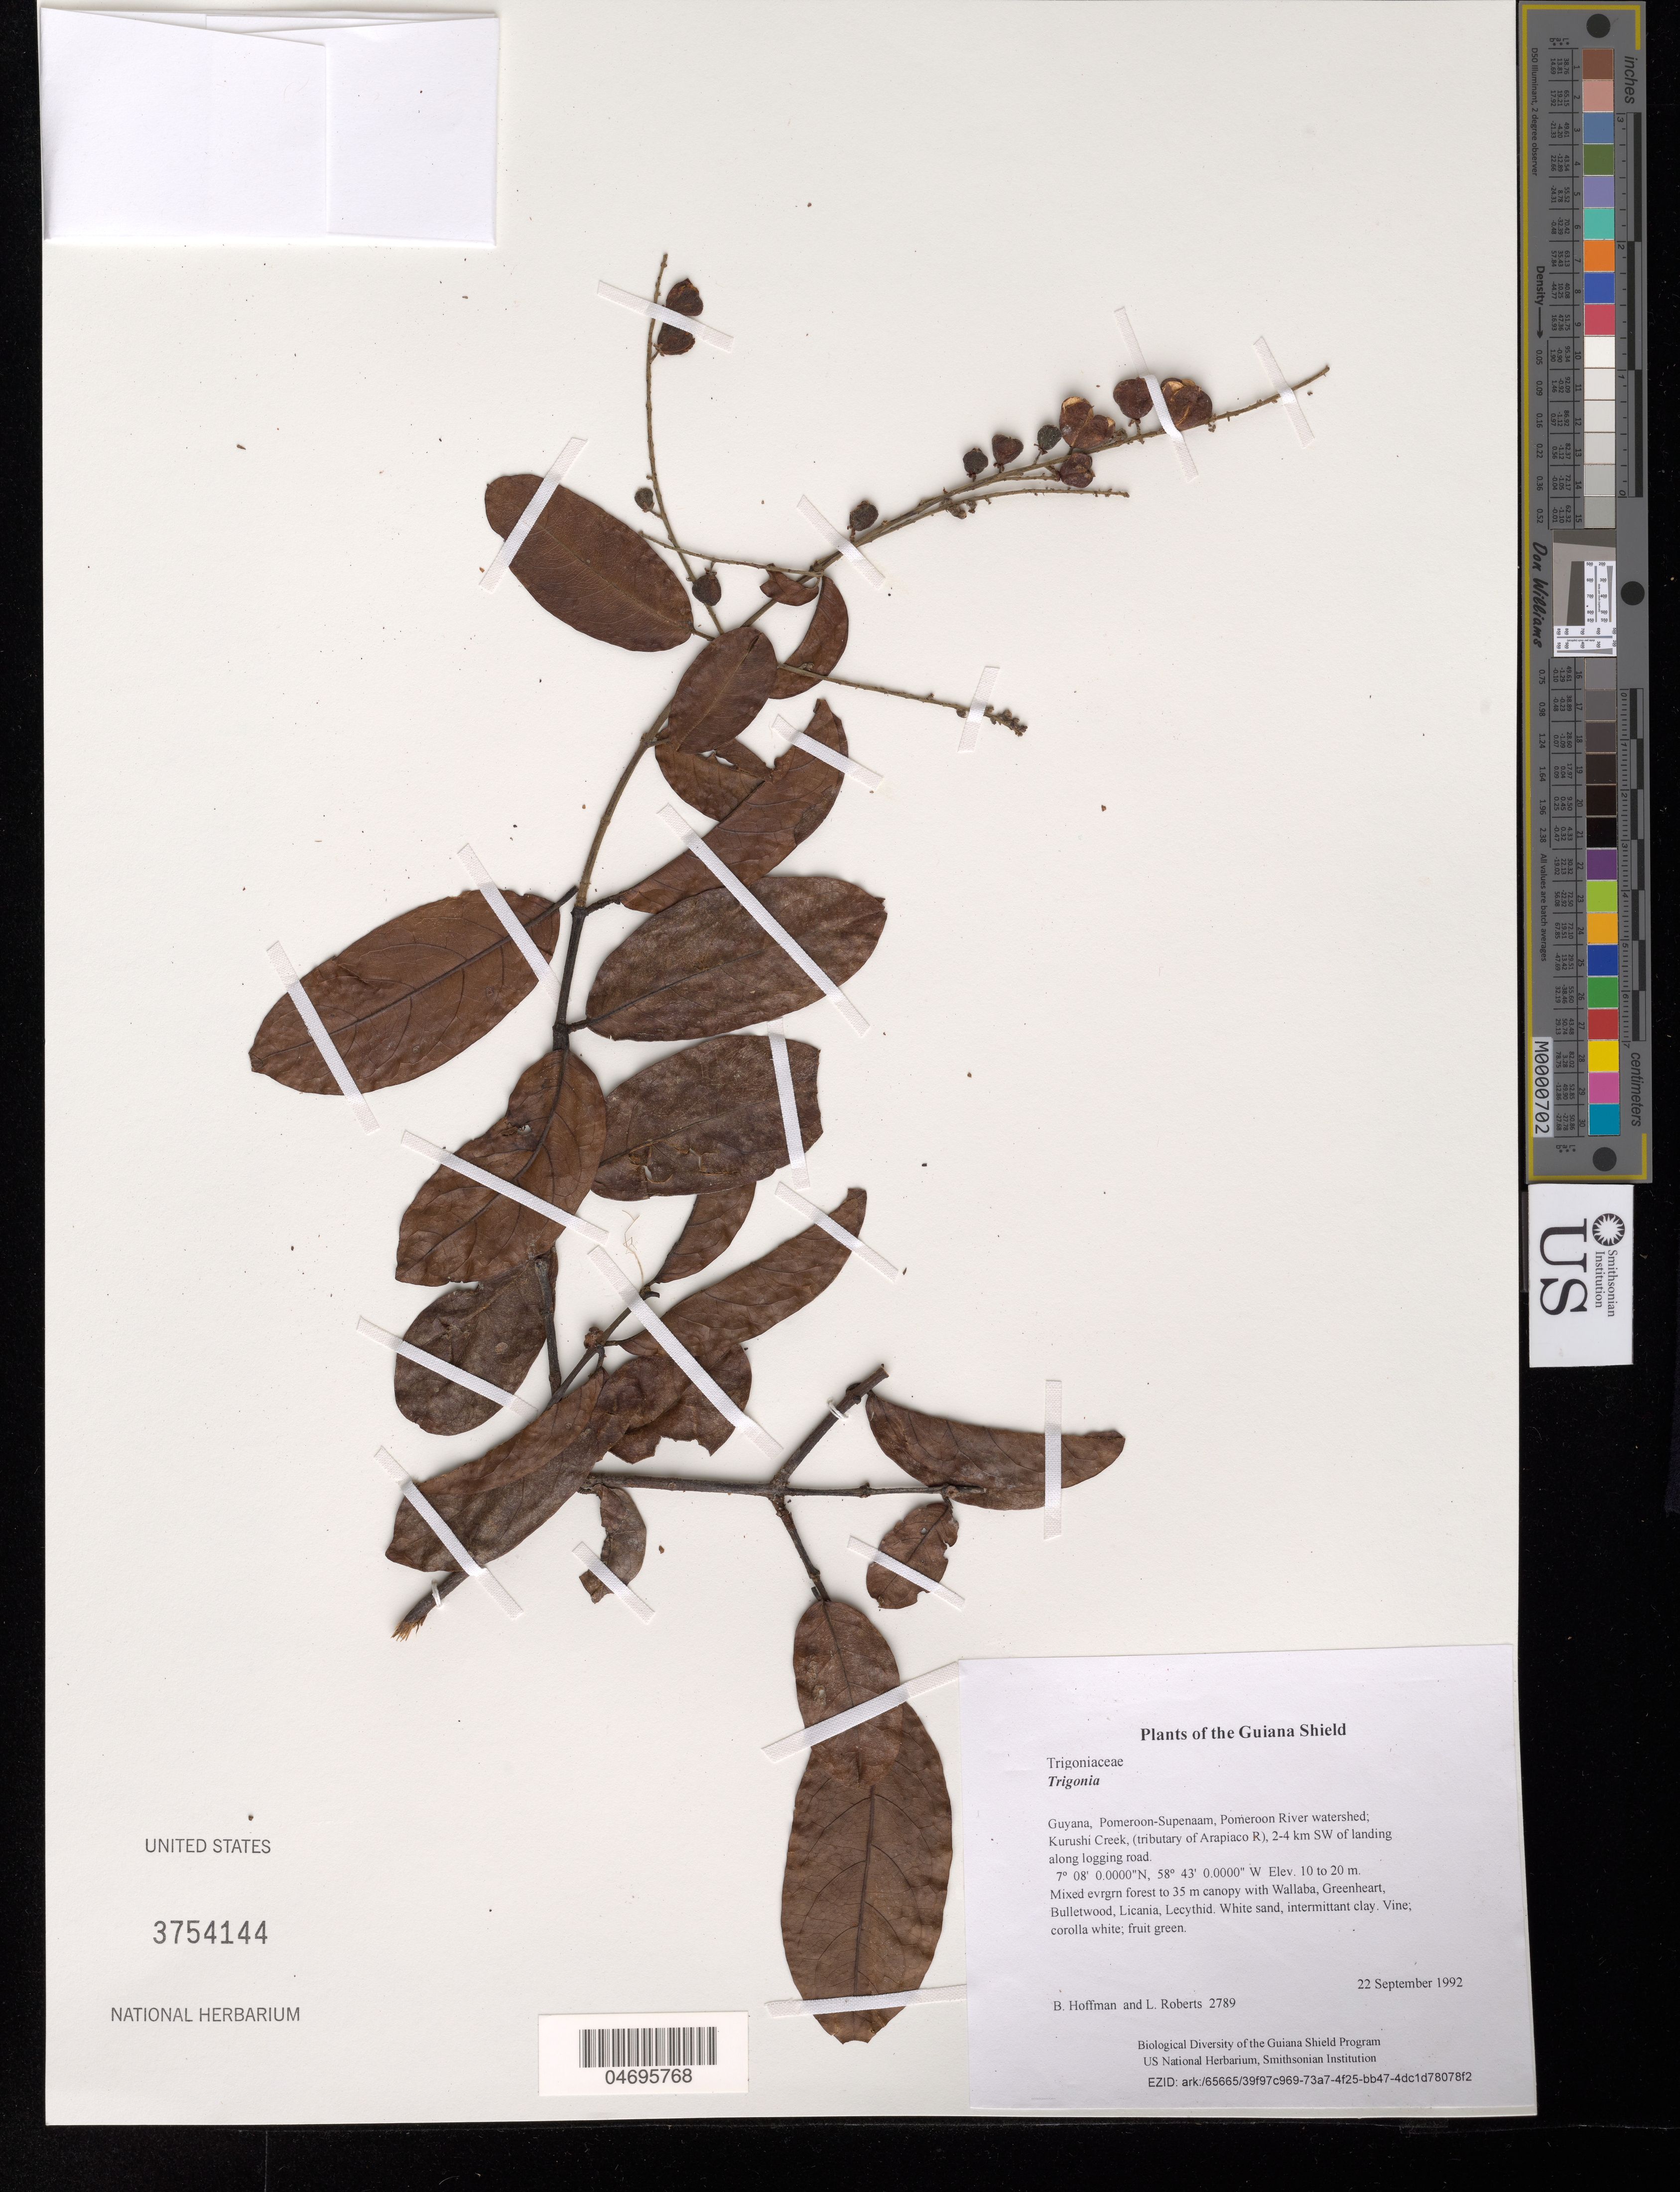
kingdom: Plantae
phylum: Tracheophyta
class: Magnoliopsida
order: Malpighiales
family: Trigoniaceae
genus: Trigonia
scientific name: Trigonia sp.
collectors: B. Hoffman & L. Roberts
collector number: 2789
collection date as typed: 22 September 1992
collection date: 1992-09-22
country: Guyana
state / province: Pomeroon-Supenaam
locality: Pomeroon River watershed; Kurushi Creek, (tributary of Arapiaco R), 2-4 km SW of landing along logging road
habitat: Mixed evrgrn forest to 35 m canopy with Wallaba, Greenheart, Bulletwood, Licania, Lecythid. White sand, intermittant clay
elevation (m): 10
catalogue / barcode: US 3754144